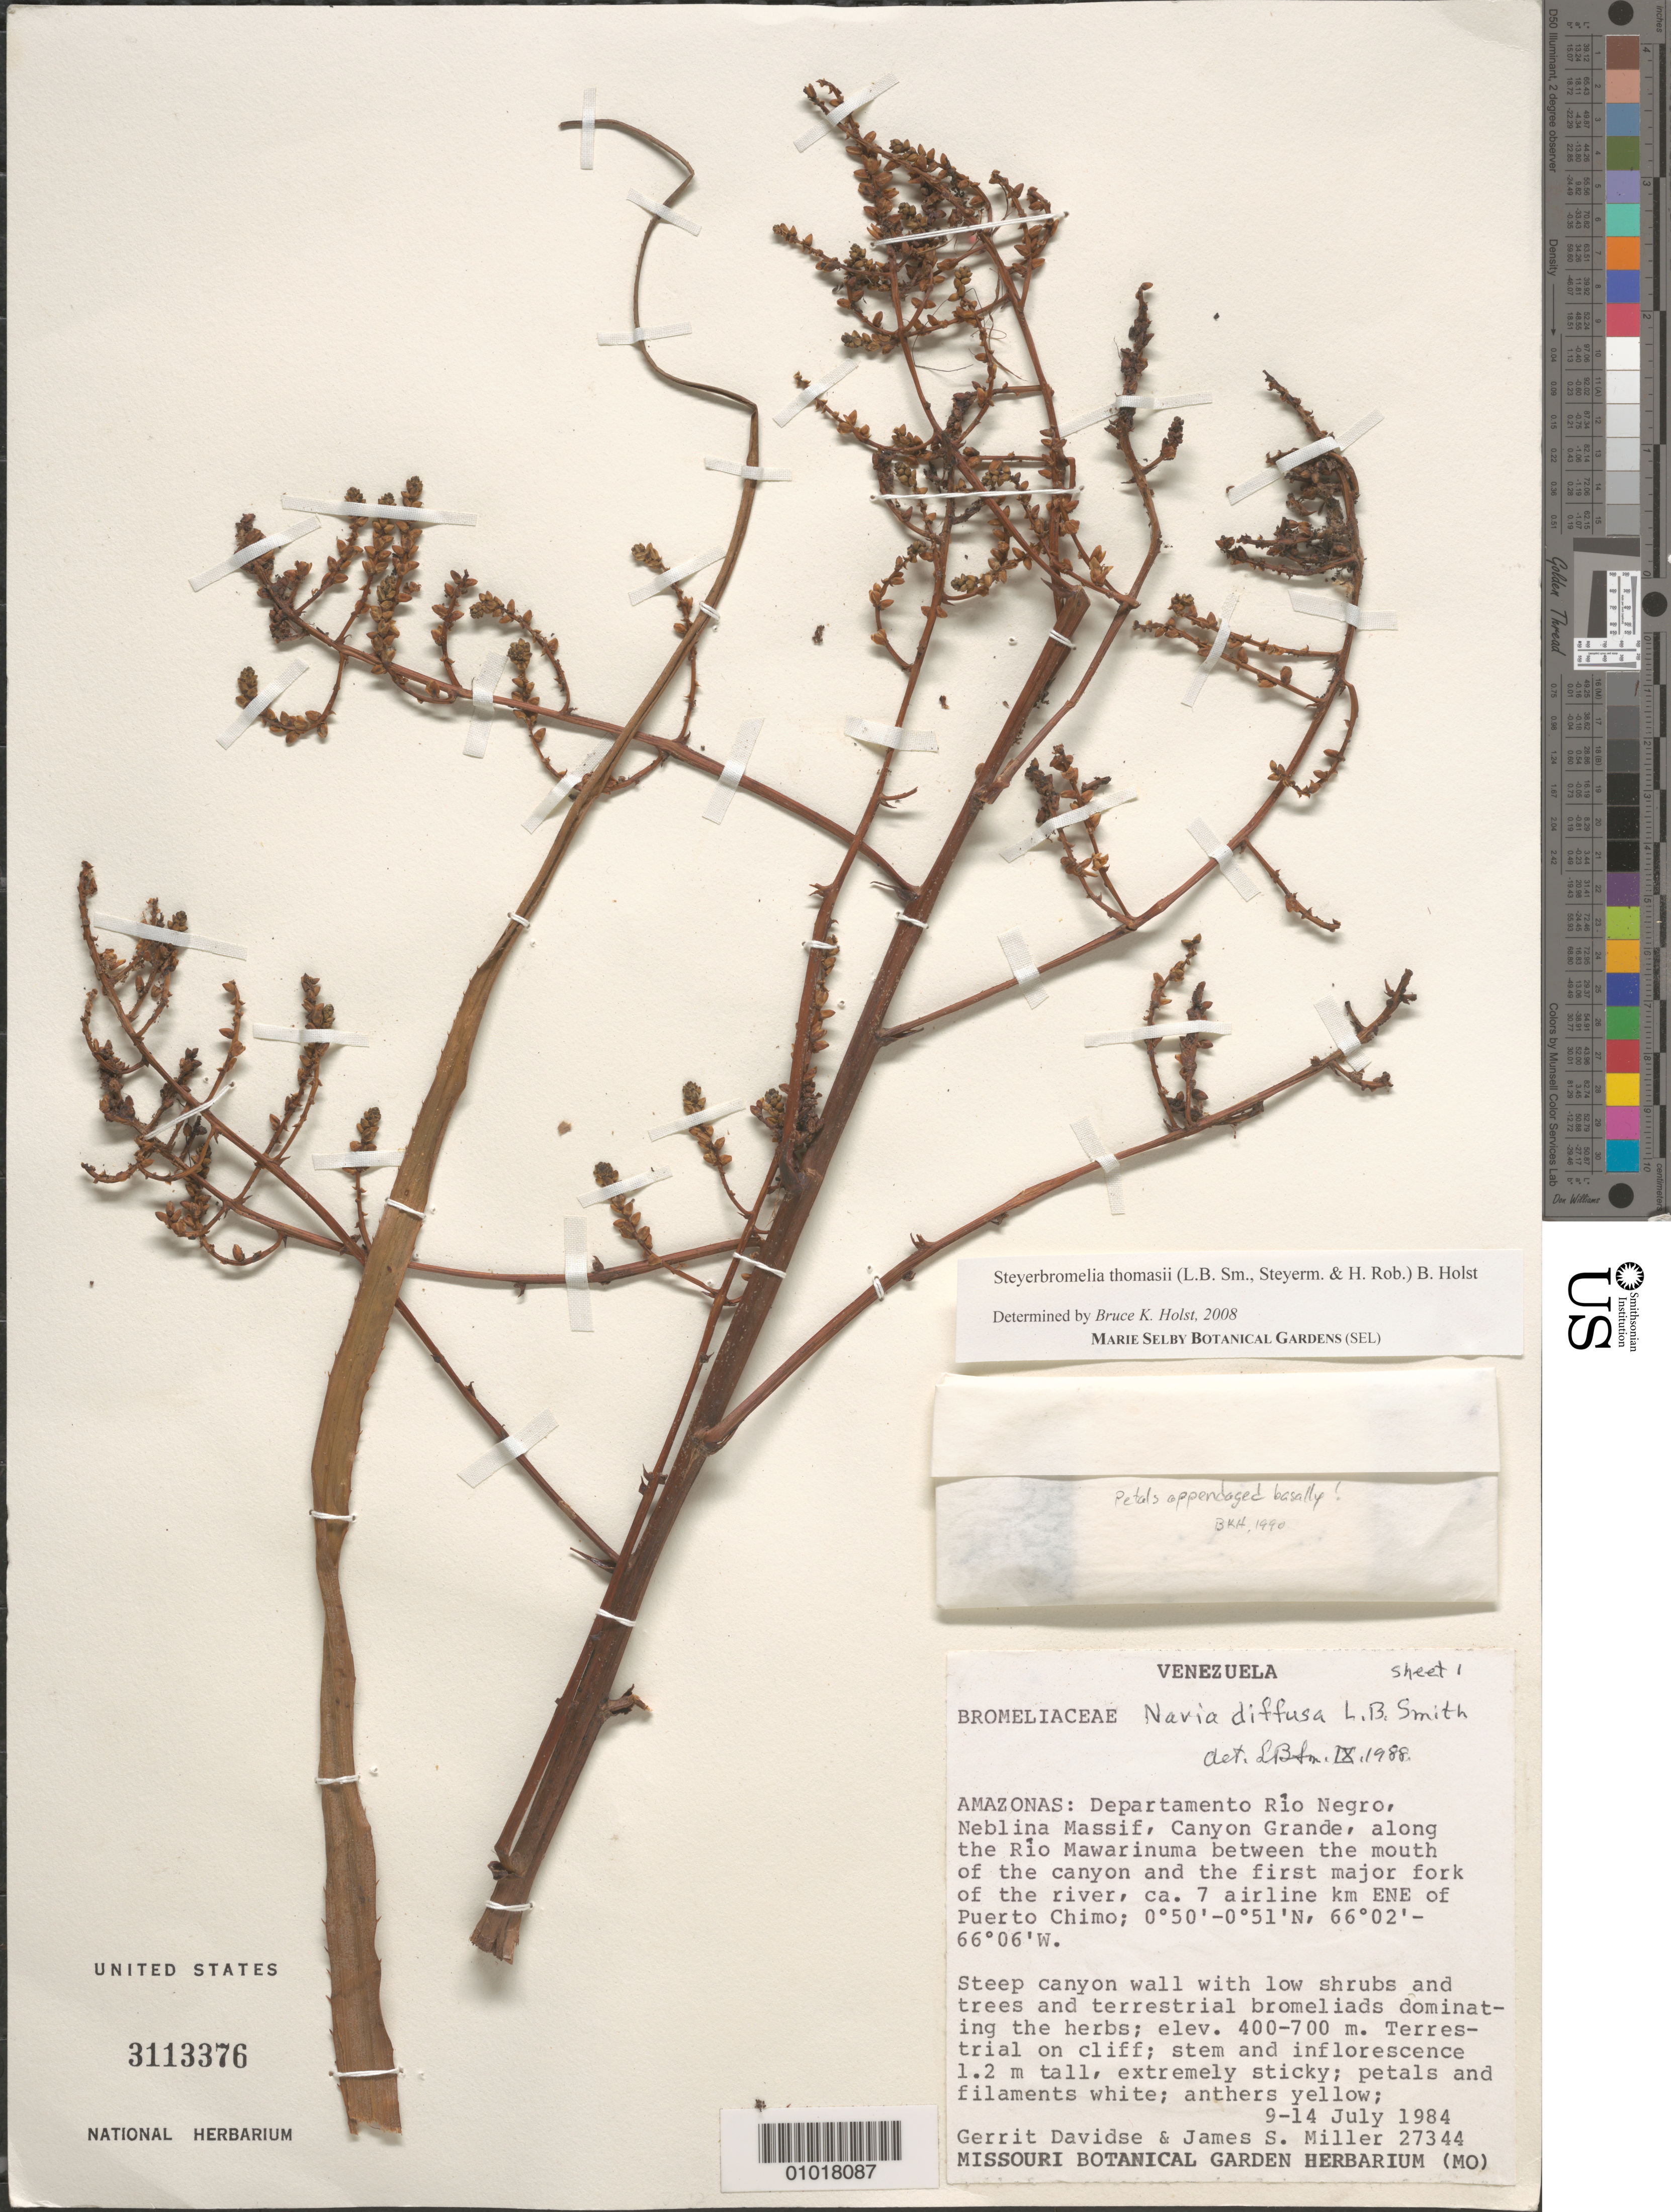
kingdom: Plantae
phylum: Tracheophyta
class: Liliopsida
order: Poales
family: Bromeliaceae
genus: Steyerbromelia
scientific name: Steyerbromelia thomasii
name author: (L.B. Sm. et al.) B. Holst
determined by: Holst, Bruce K.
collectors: G. Davidse & J. S. Miller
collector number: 27344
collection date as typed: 9-Jul-84 to 14-Jul-84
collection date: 1984-07-09/1984-07-14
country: Venezuela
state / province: Amazonas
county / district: Río Negro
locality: Neblina Massif, Canyon Grande, along Río Mawarinuma between the mouth of the canyon and the first major fork of the river, 7 airline km E-NE of Puerto Chimo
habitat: Steep canyon wall with low shrubs and trees and terrestrial bromeliads dominating the herbs; on cliff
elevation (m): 400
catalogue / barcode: US 3113376